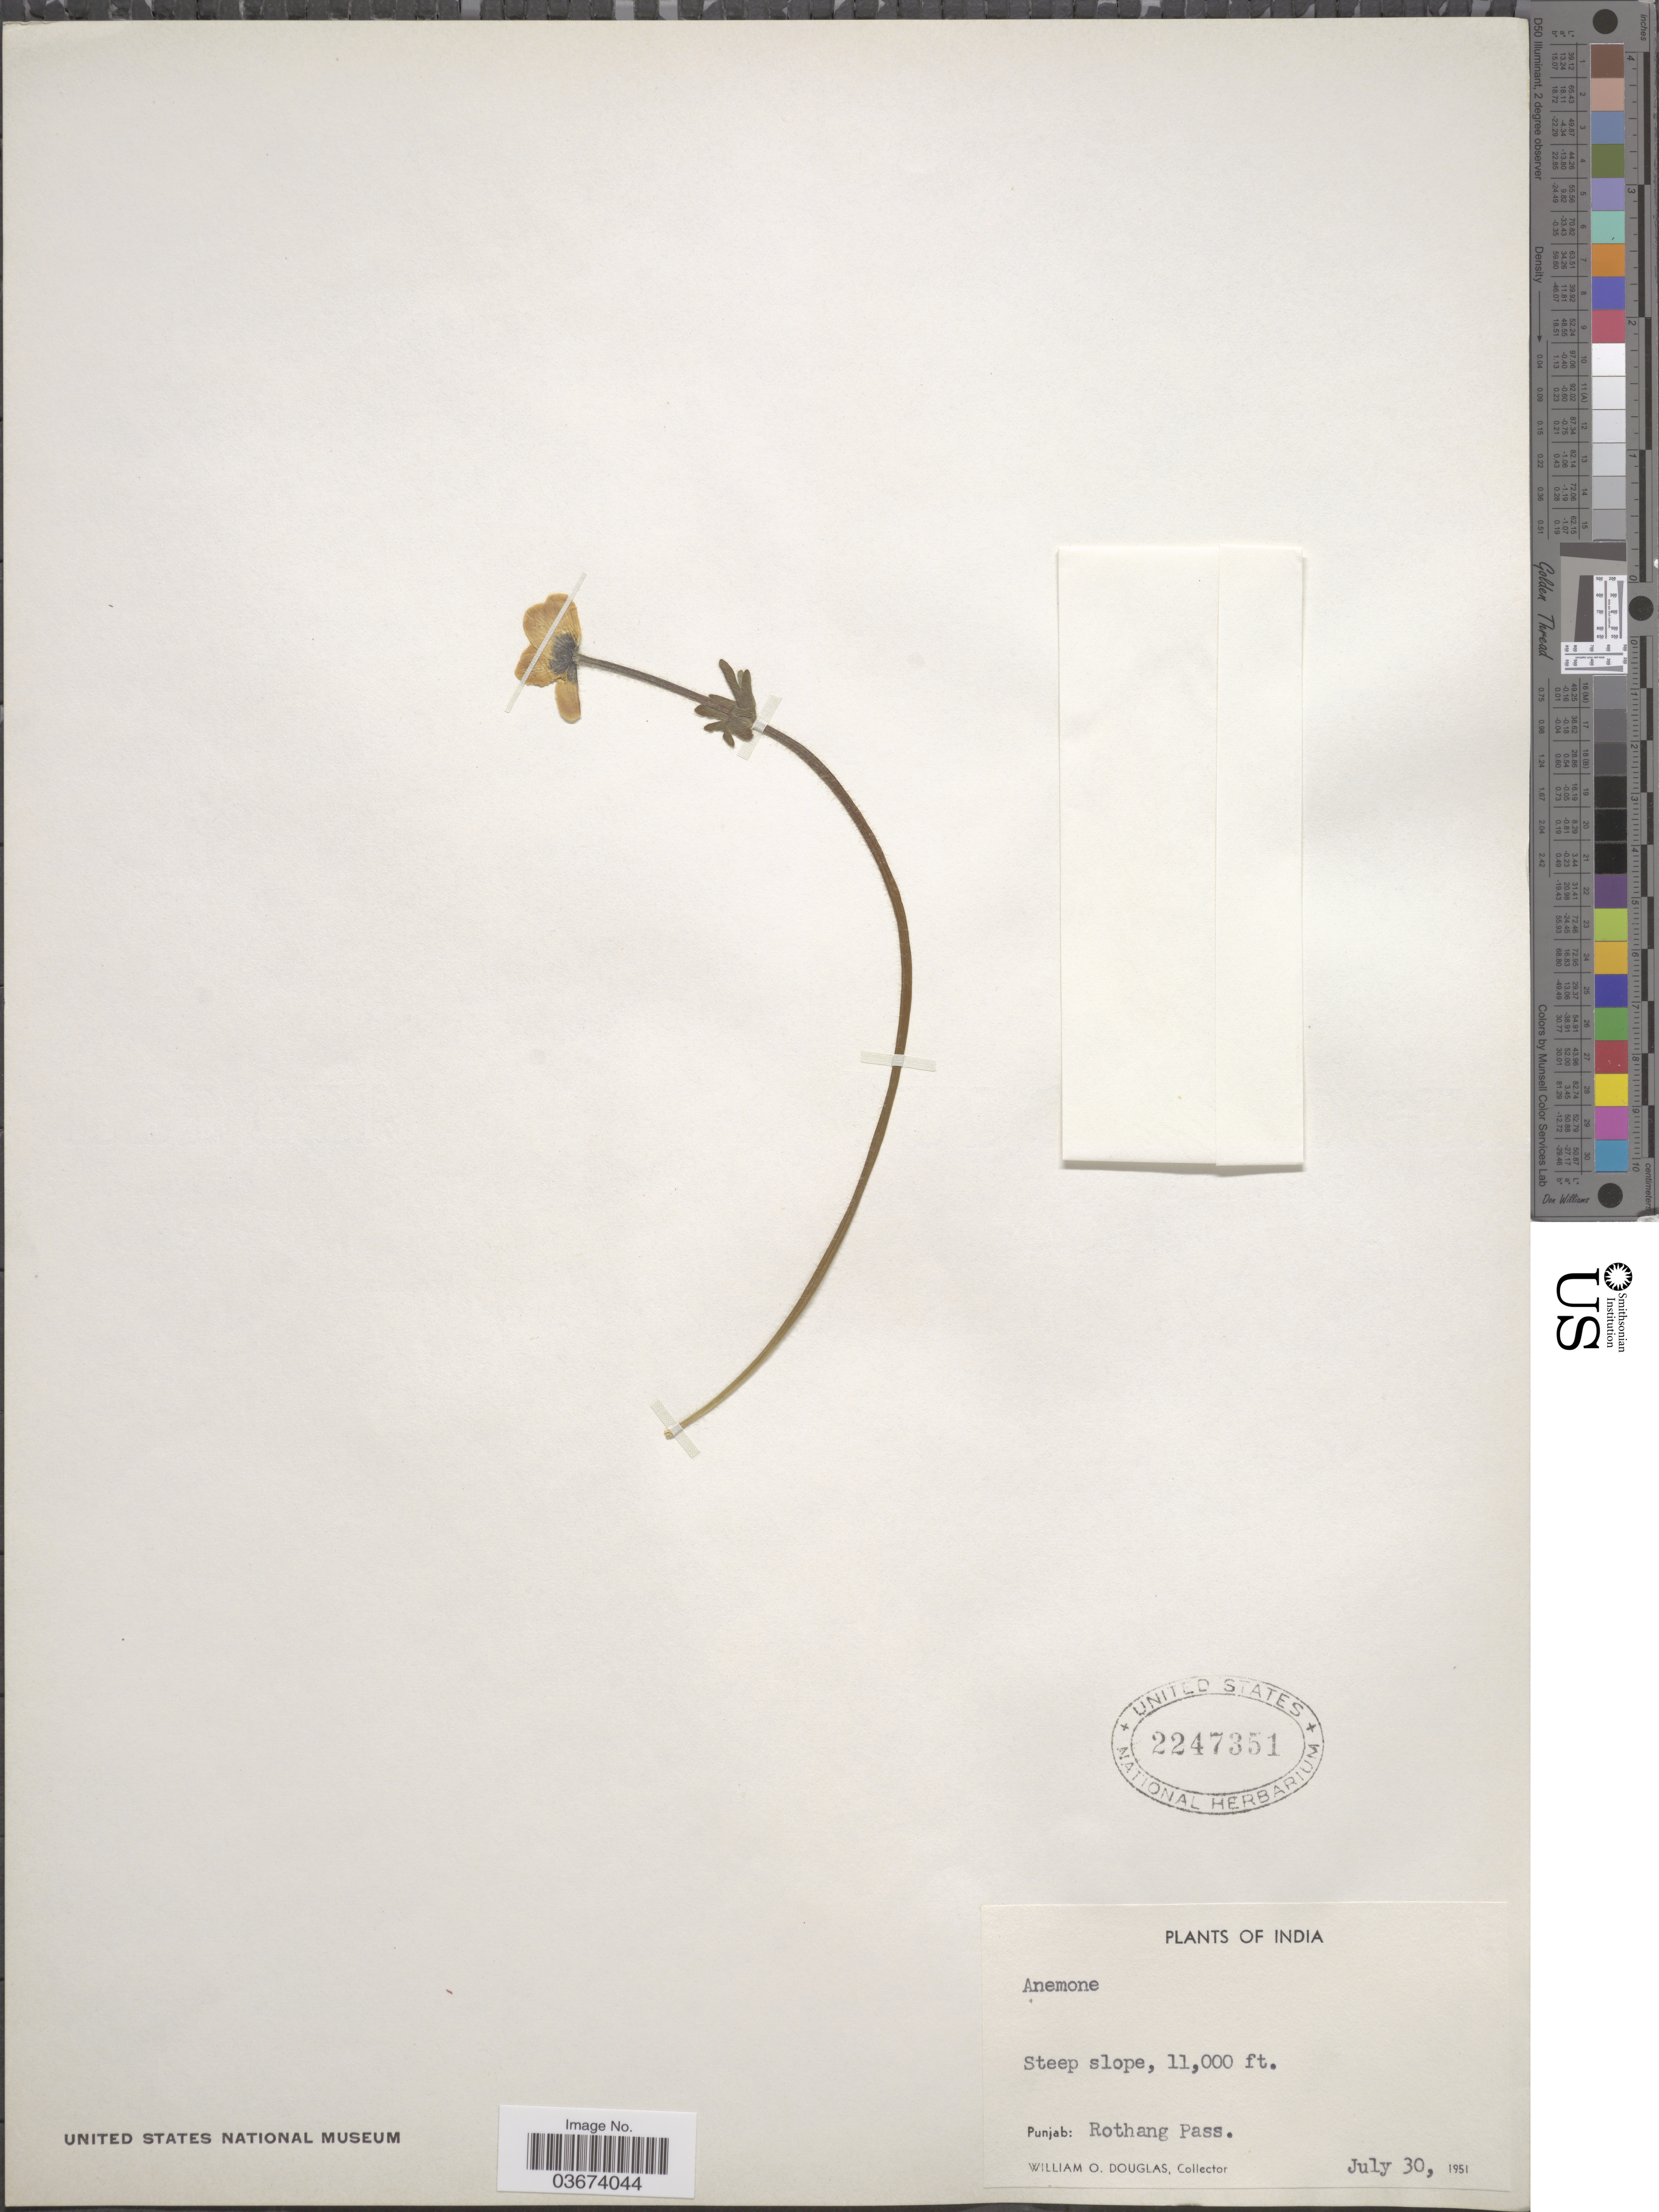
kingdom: Plantae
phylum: Tracheophyta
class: Magnoliopsida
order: Ranunculales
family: Ranunculaceae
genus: Anemone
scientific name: Anemone sp.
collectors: W. Douglas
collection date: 1951-07-30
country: India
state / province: Punjab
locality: Rothang Pass.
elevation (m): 3353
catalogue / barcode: US 2247351